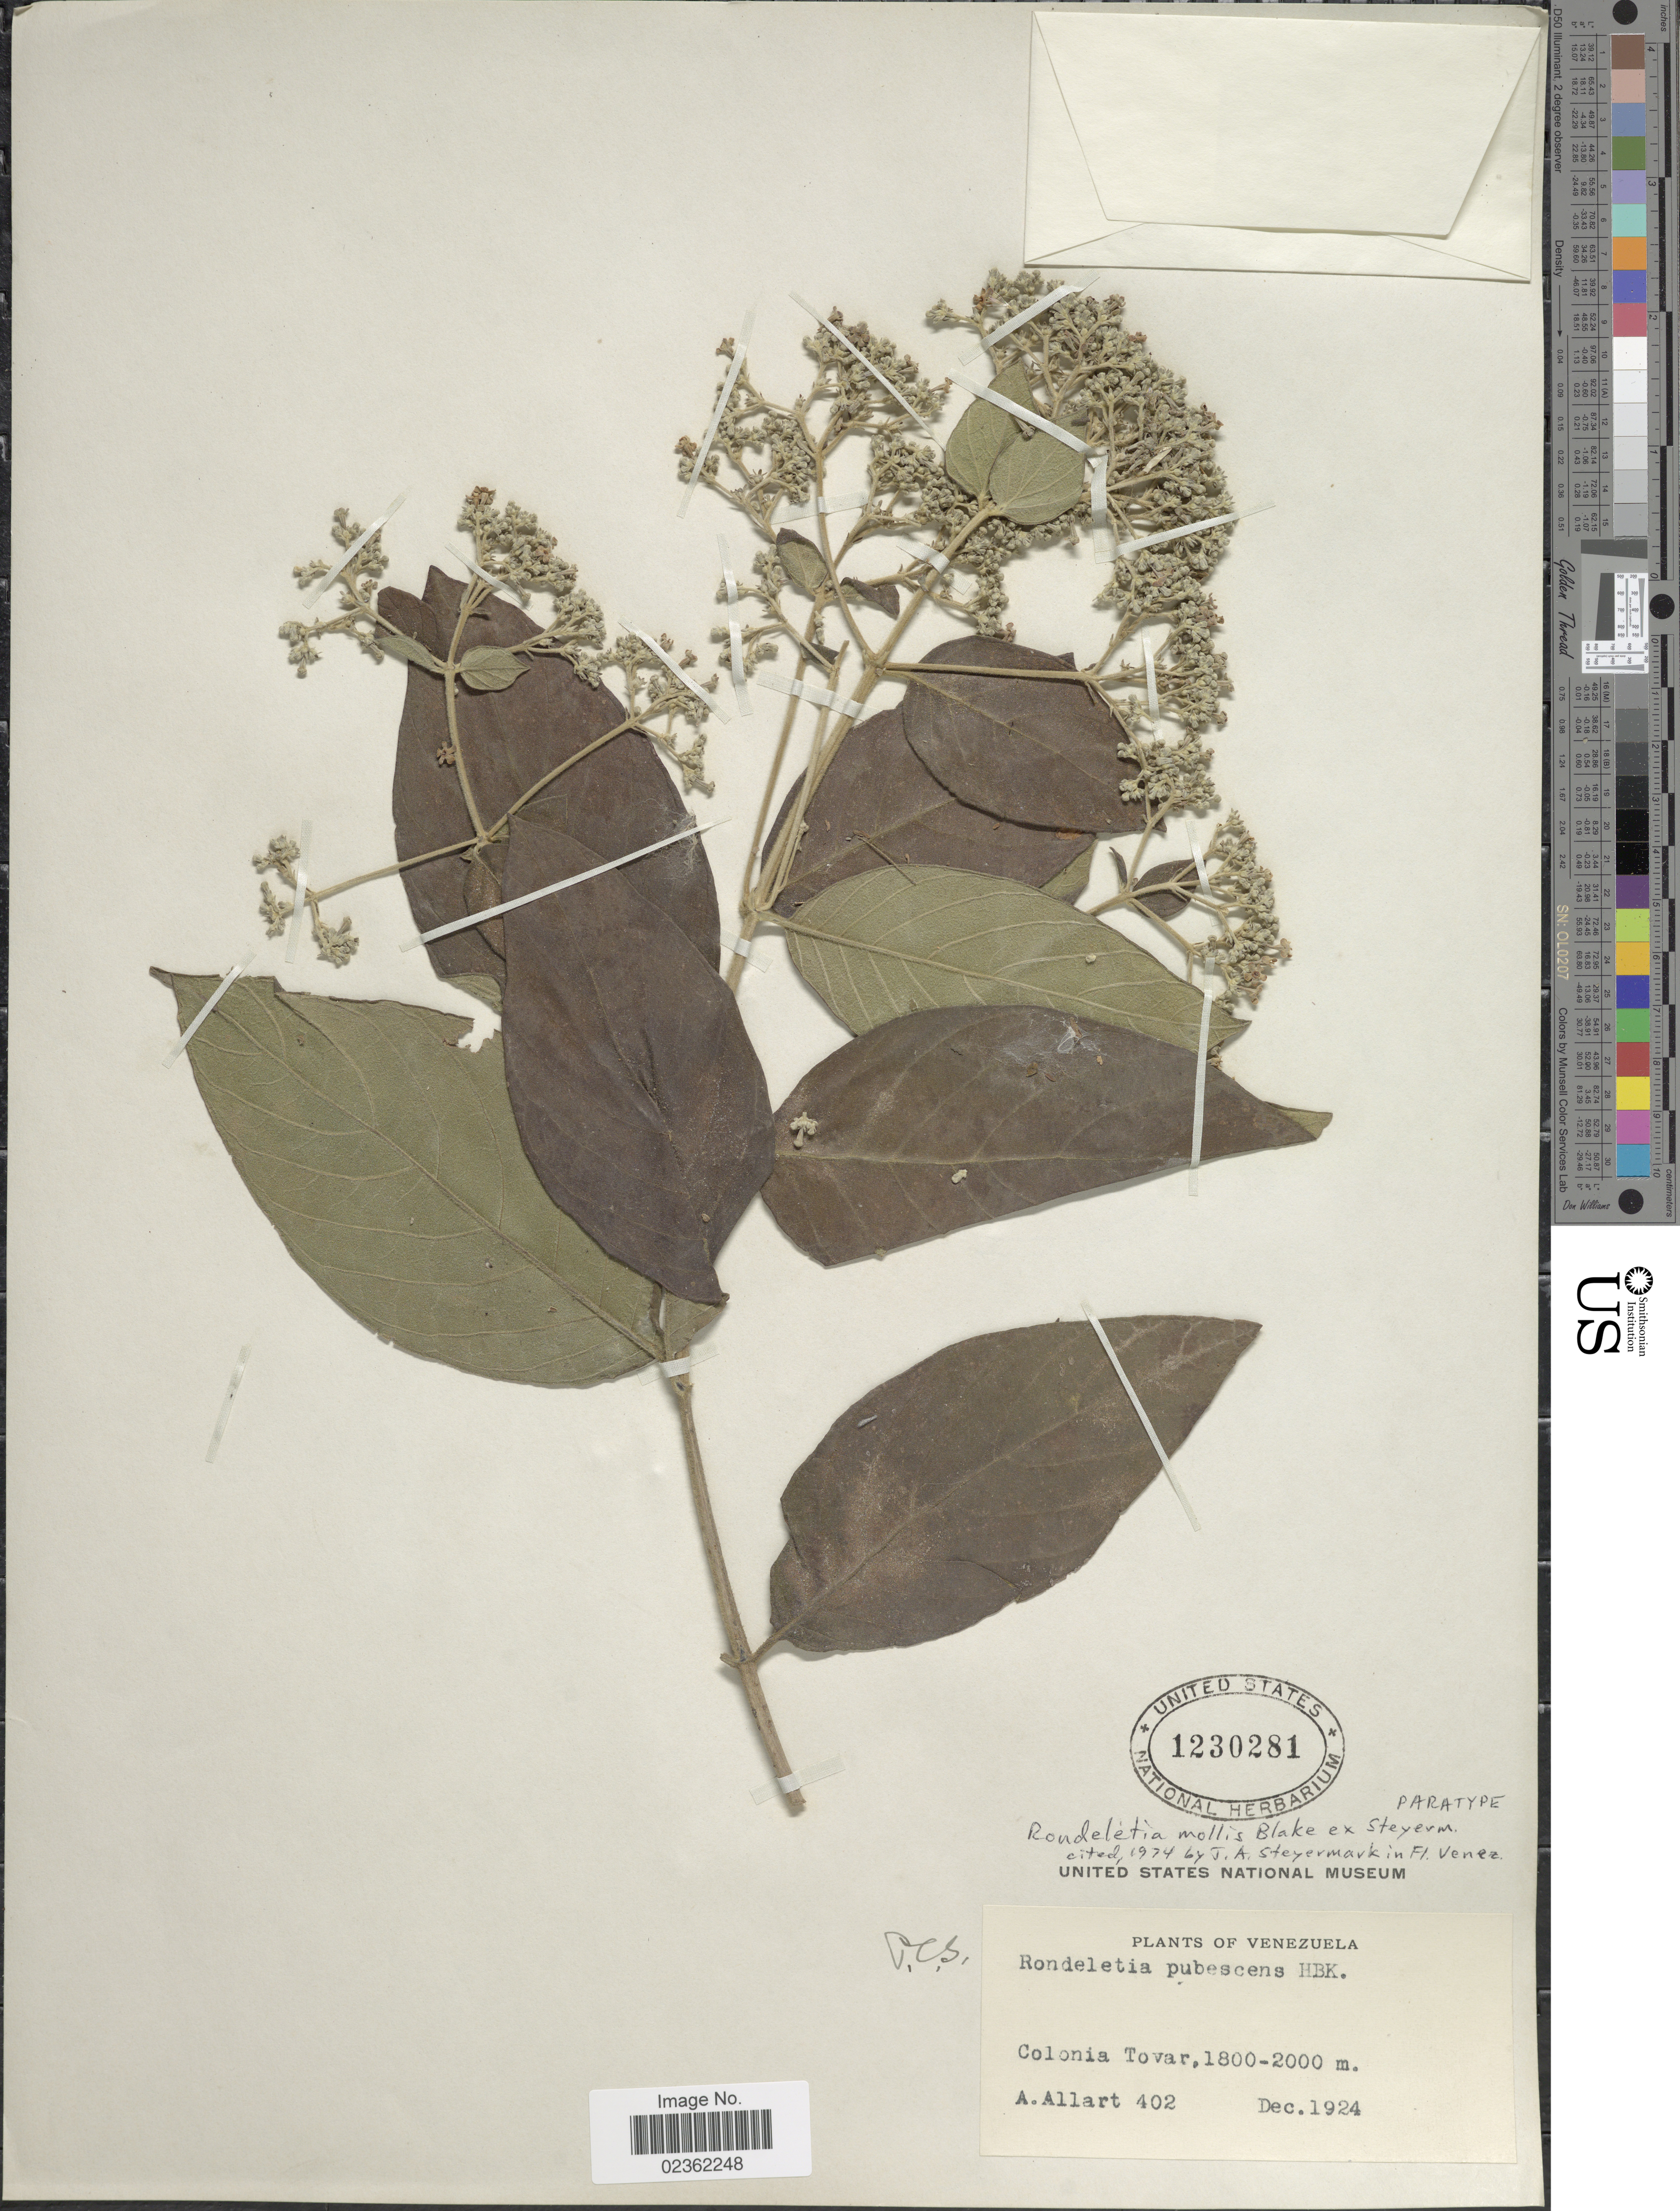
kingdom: Plantae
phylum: Tracheophyta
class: Magnoliopsida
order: Gentianales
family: Rubiaceae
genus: Rondeletia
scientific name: Rondeletia mollis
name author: S.F. Blake ex Steyerm.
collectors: A. Allart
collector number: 402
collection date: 1924-12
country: Venezuela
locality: Colonia Tovar.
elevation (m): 1800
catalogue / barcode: US 1230281